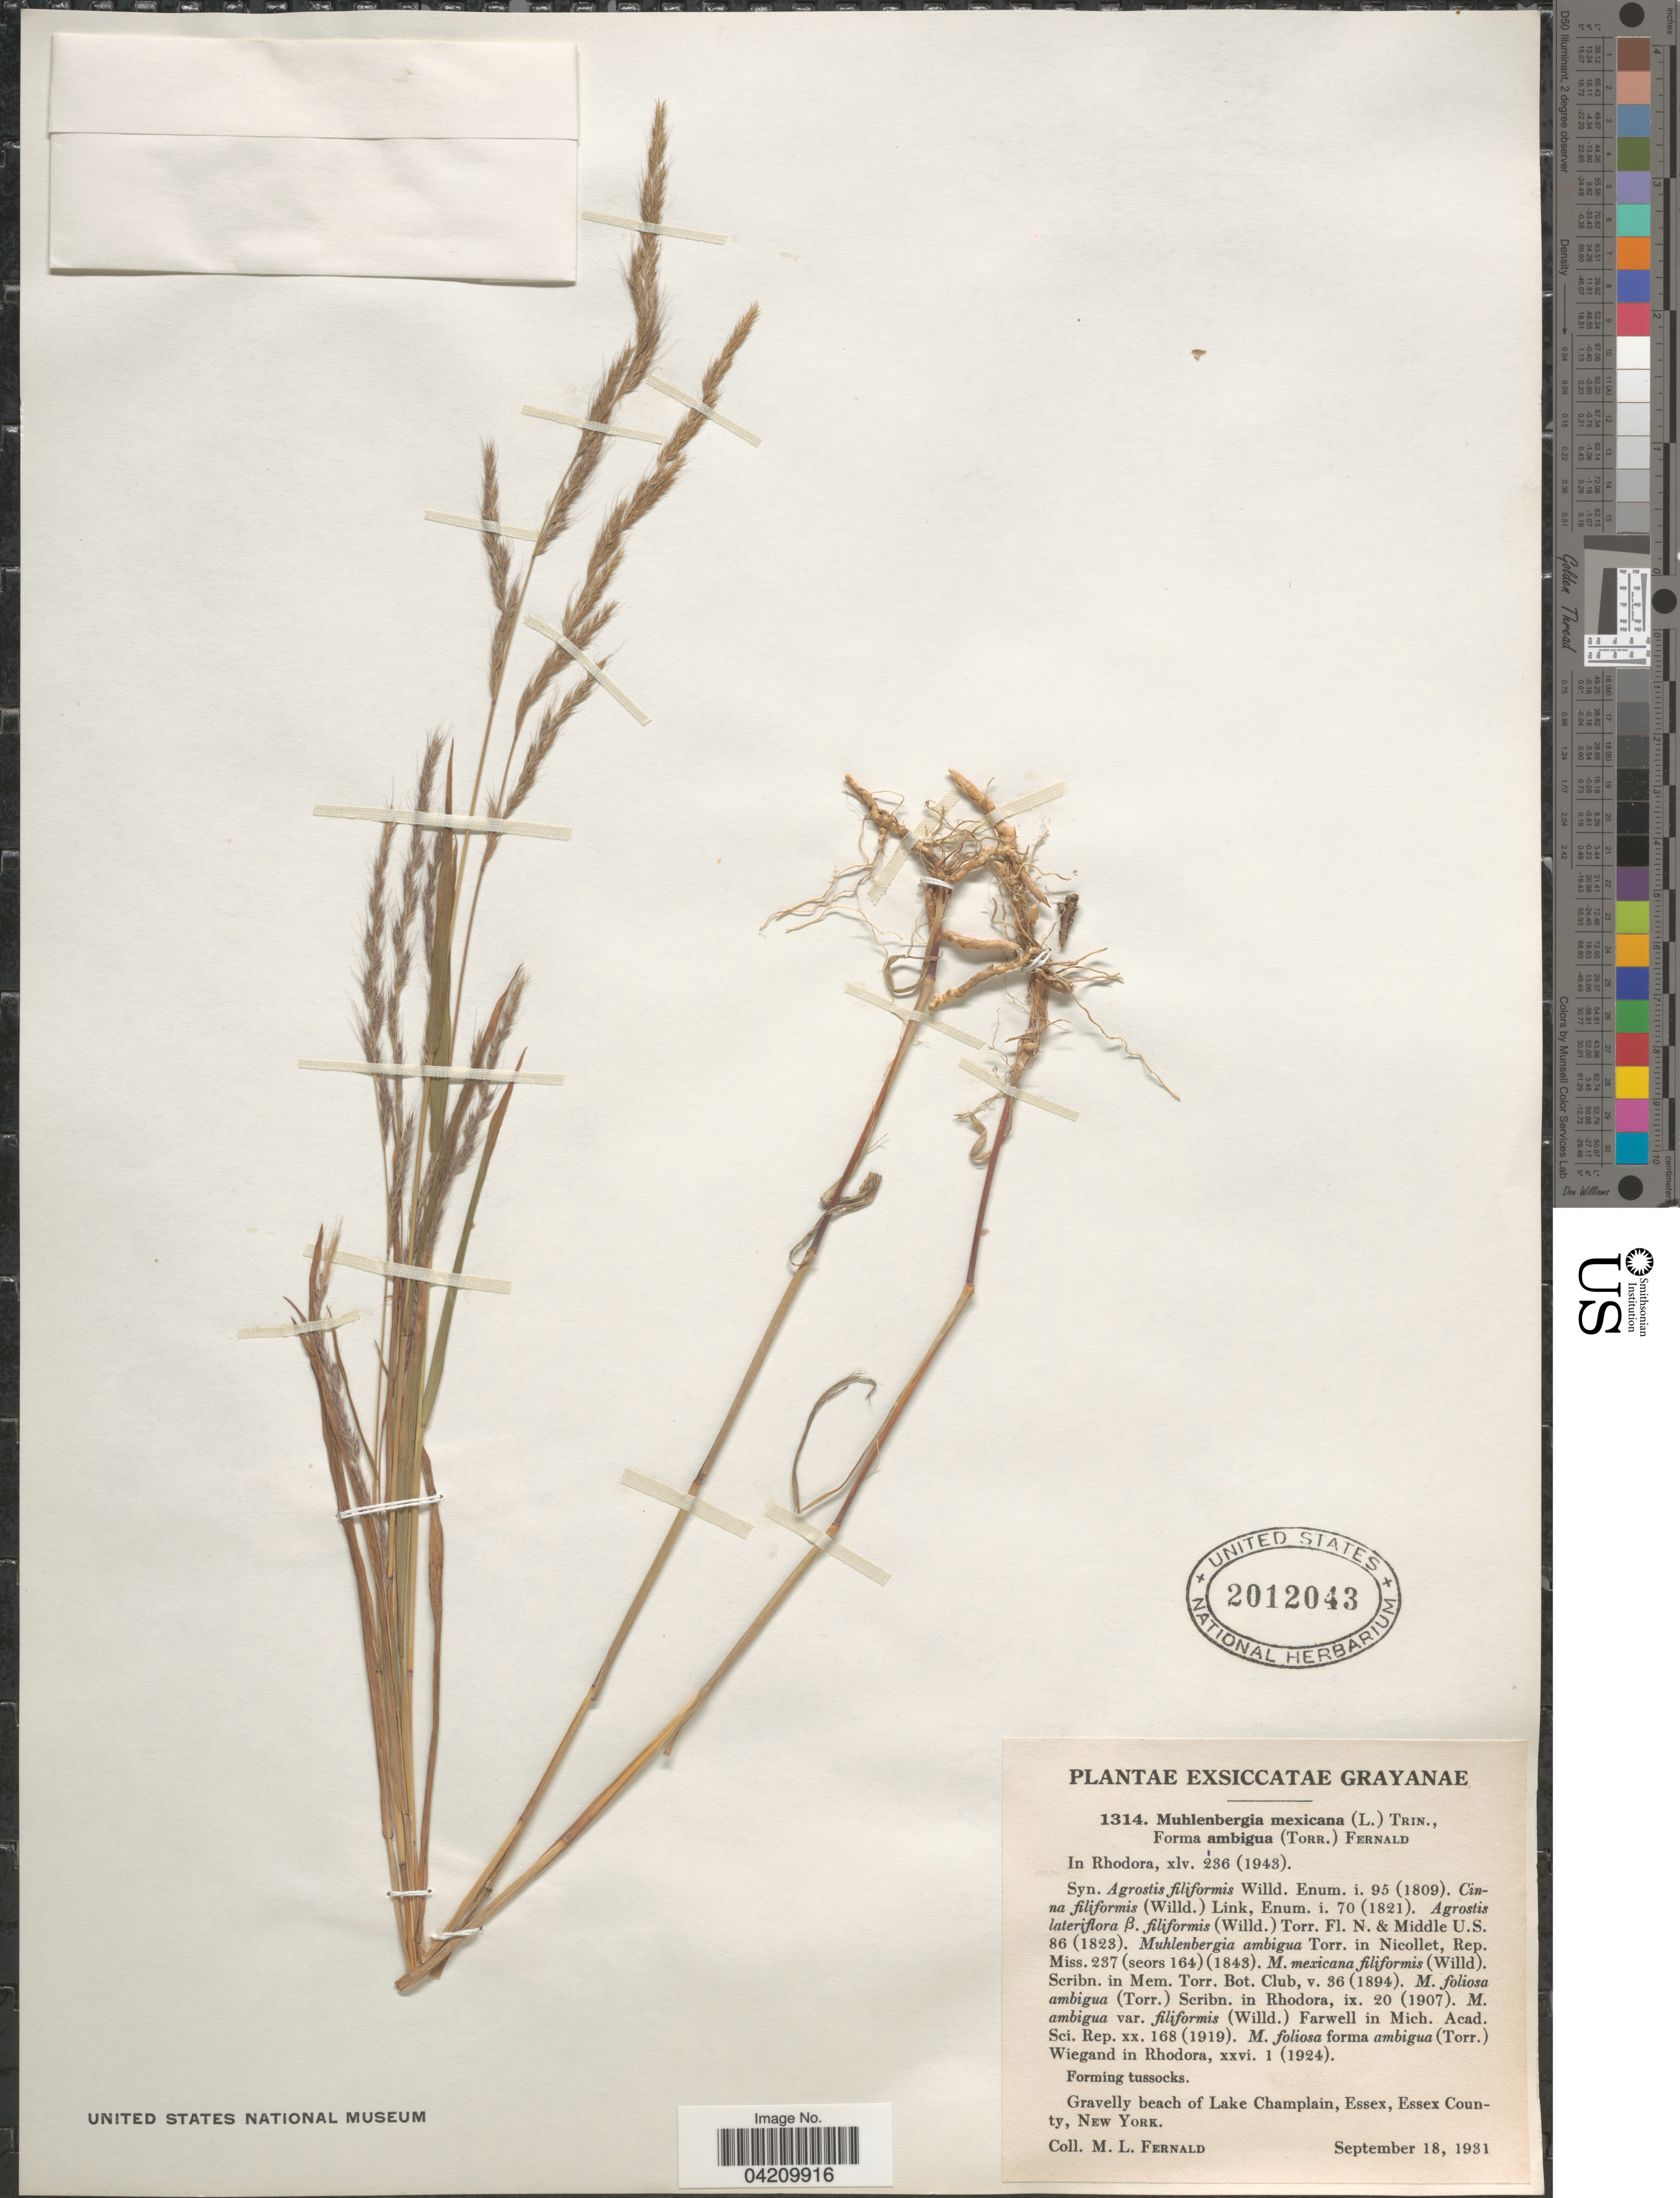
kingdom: Plantae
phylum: Tracheophyta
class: Liliopsida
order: Poales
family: Poaceae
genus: Muhlenbergia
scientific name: Muhlenbergia mexicana var. filiformis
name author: (Torr.) Scribn.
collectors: M. L. Fernald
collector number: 1314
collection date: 1931-09-18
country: United States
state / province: New York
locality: Gravelly beach of Lake Champlain, Essex, Essex County.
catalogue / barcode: US 2012043